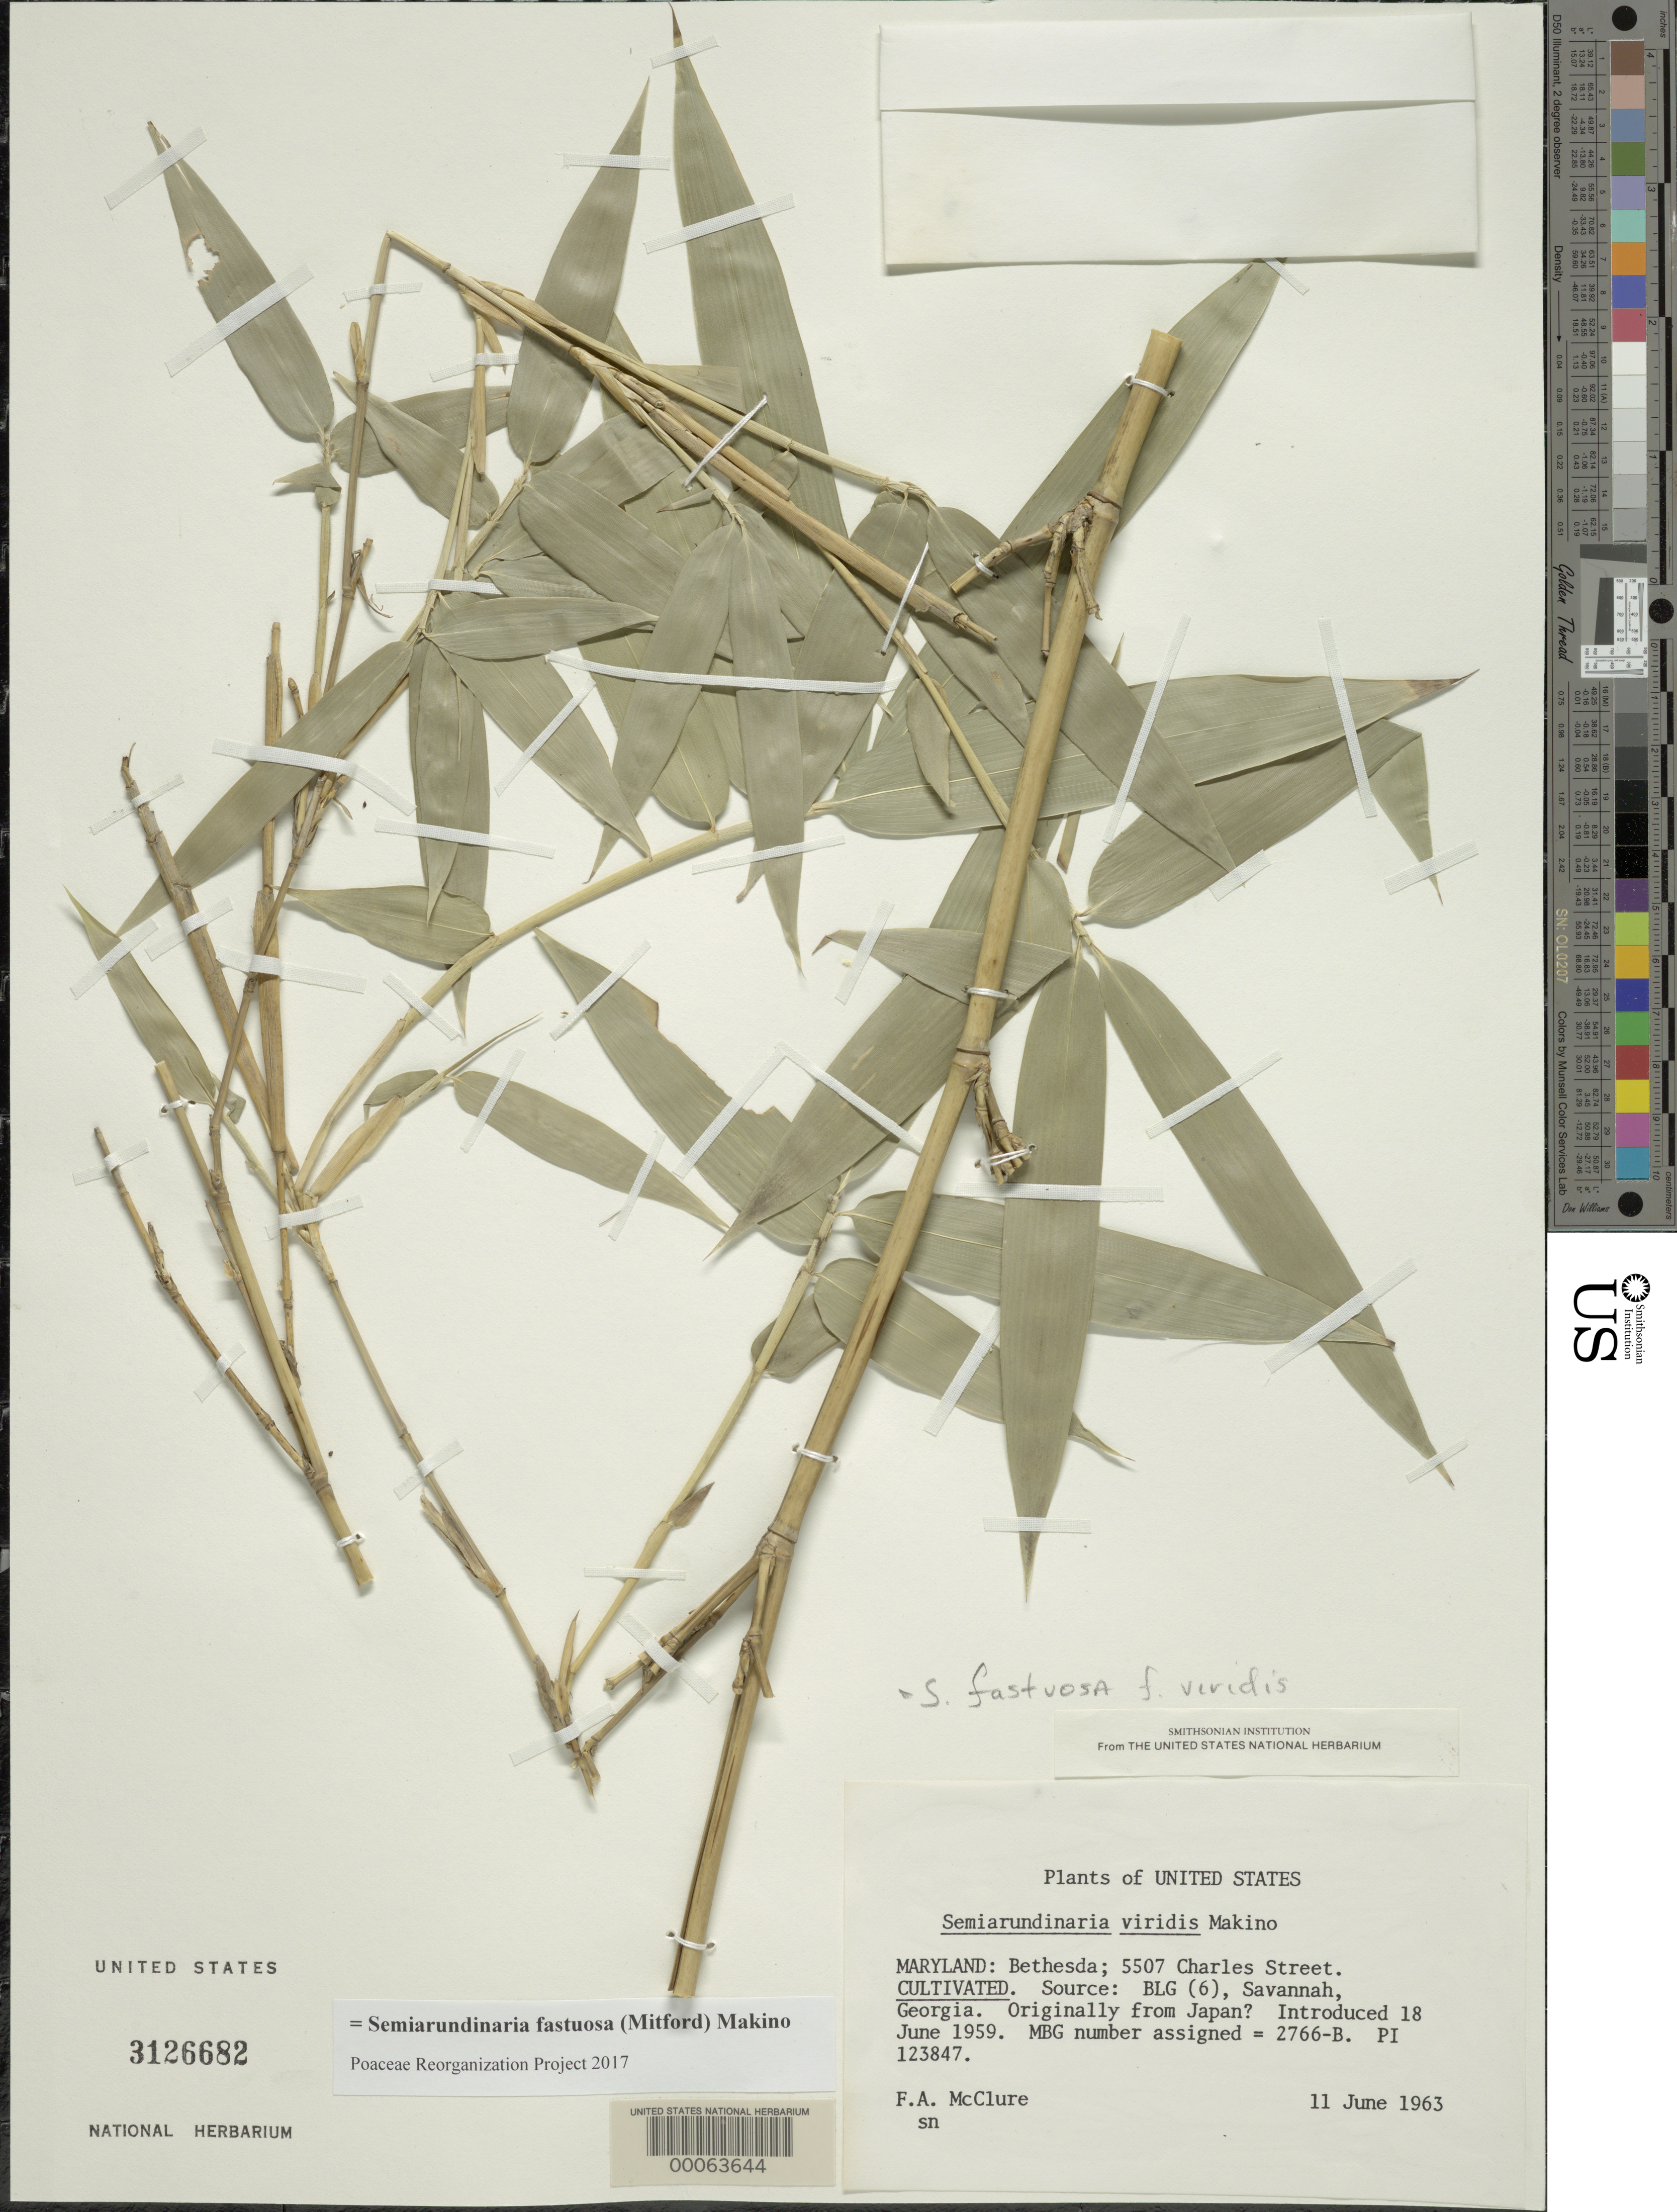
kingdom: Plantae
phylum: Tracheophyta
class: Liliopsida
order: Poales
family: Poaceae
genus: Semiarundinaria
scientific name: Semiarundinaria fastuosa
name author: Makino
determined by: Poaceae Reorganization Project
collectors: F. A. McClure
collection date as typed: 11 Jun 1963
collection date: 1963-06-11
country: United States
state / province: Maryland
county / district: Montgomery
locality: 5507 Charles Street, Bethesda (McClure's garden)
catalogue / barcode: US 3126682